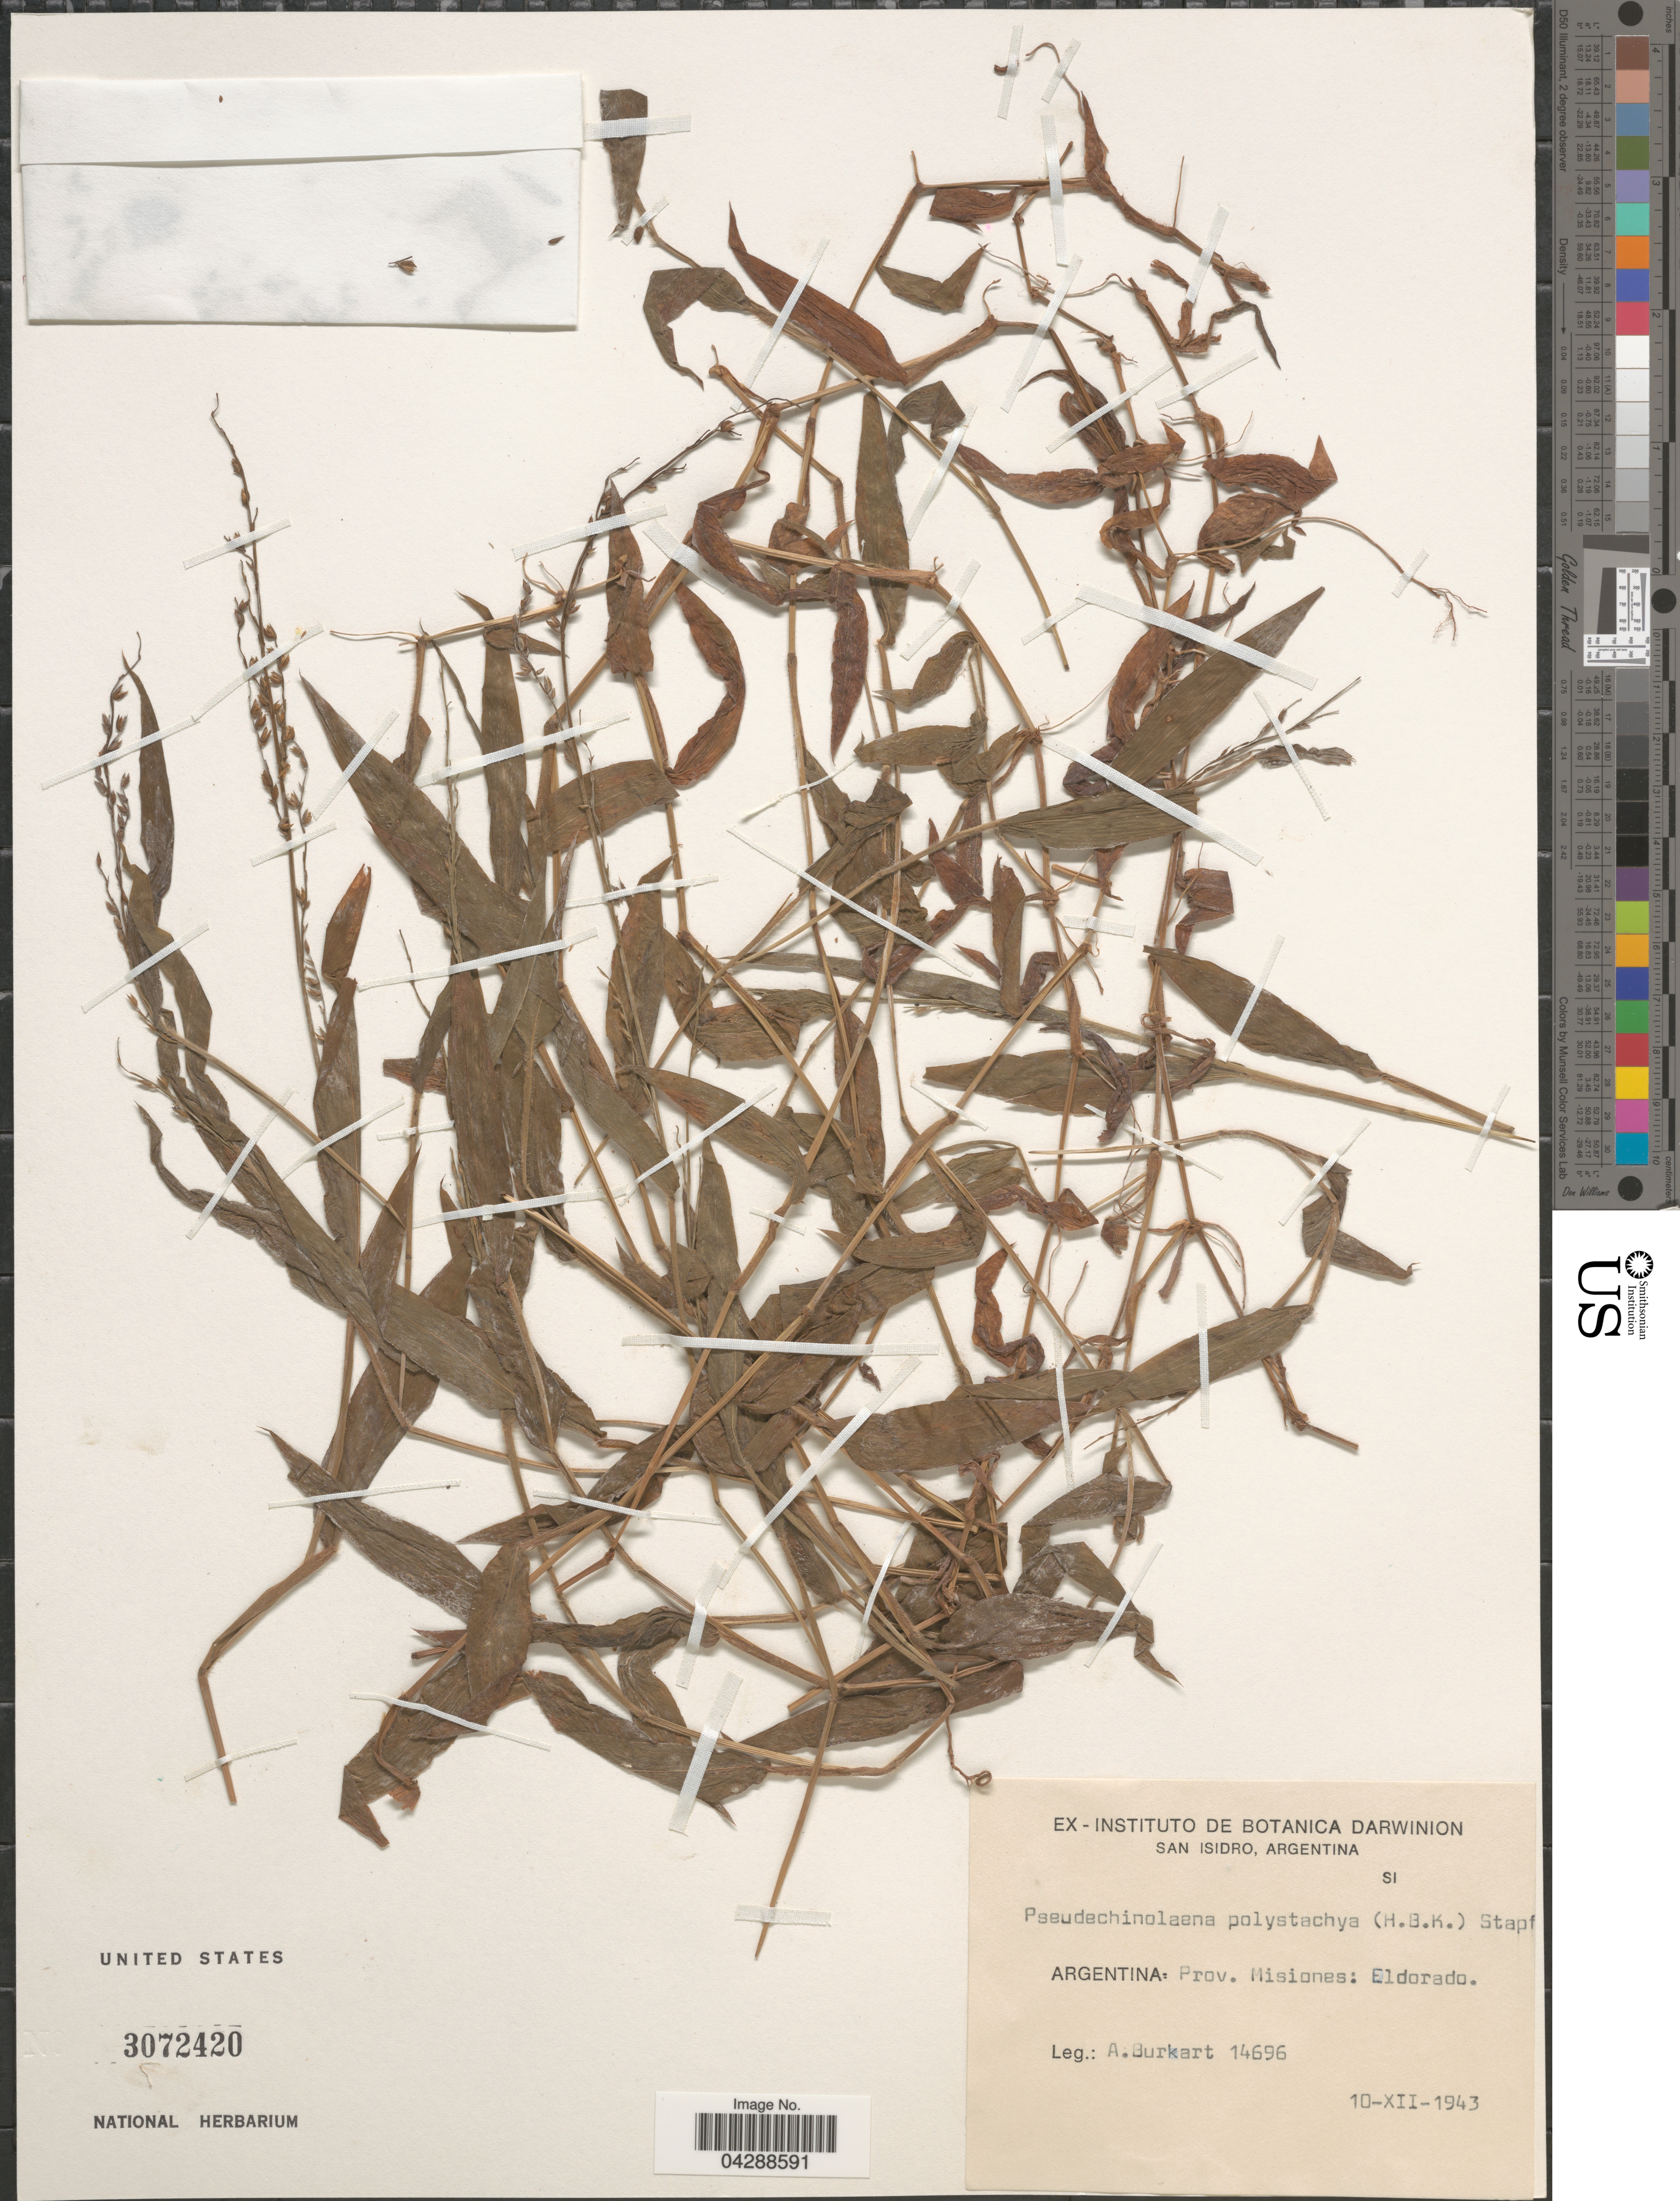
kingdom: Plantae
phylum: Tracheophyta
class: Liliopsida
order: Poales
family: Poaceae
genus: Pseudechinolaena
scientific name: Pseudechinolaena polystachya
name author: (Kunth) Stapf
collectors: A. E. Burkart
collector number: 14696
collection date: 1943-12-10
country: Argentina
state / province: Misiones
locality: Eldorado.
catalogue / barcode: US 3072420